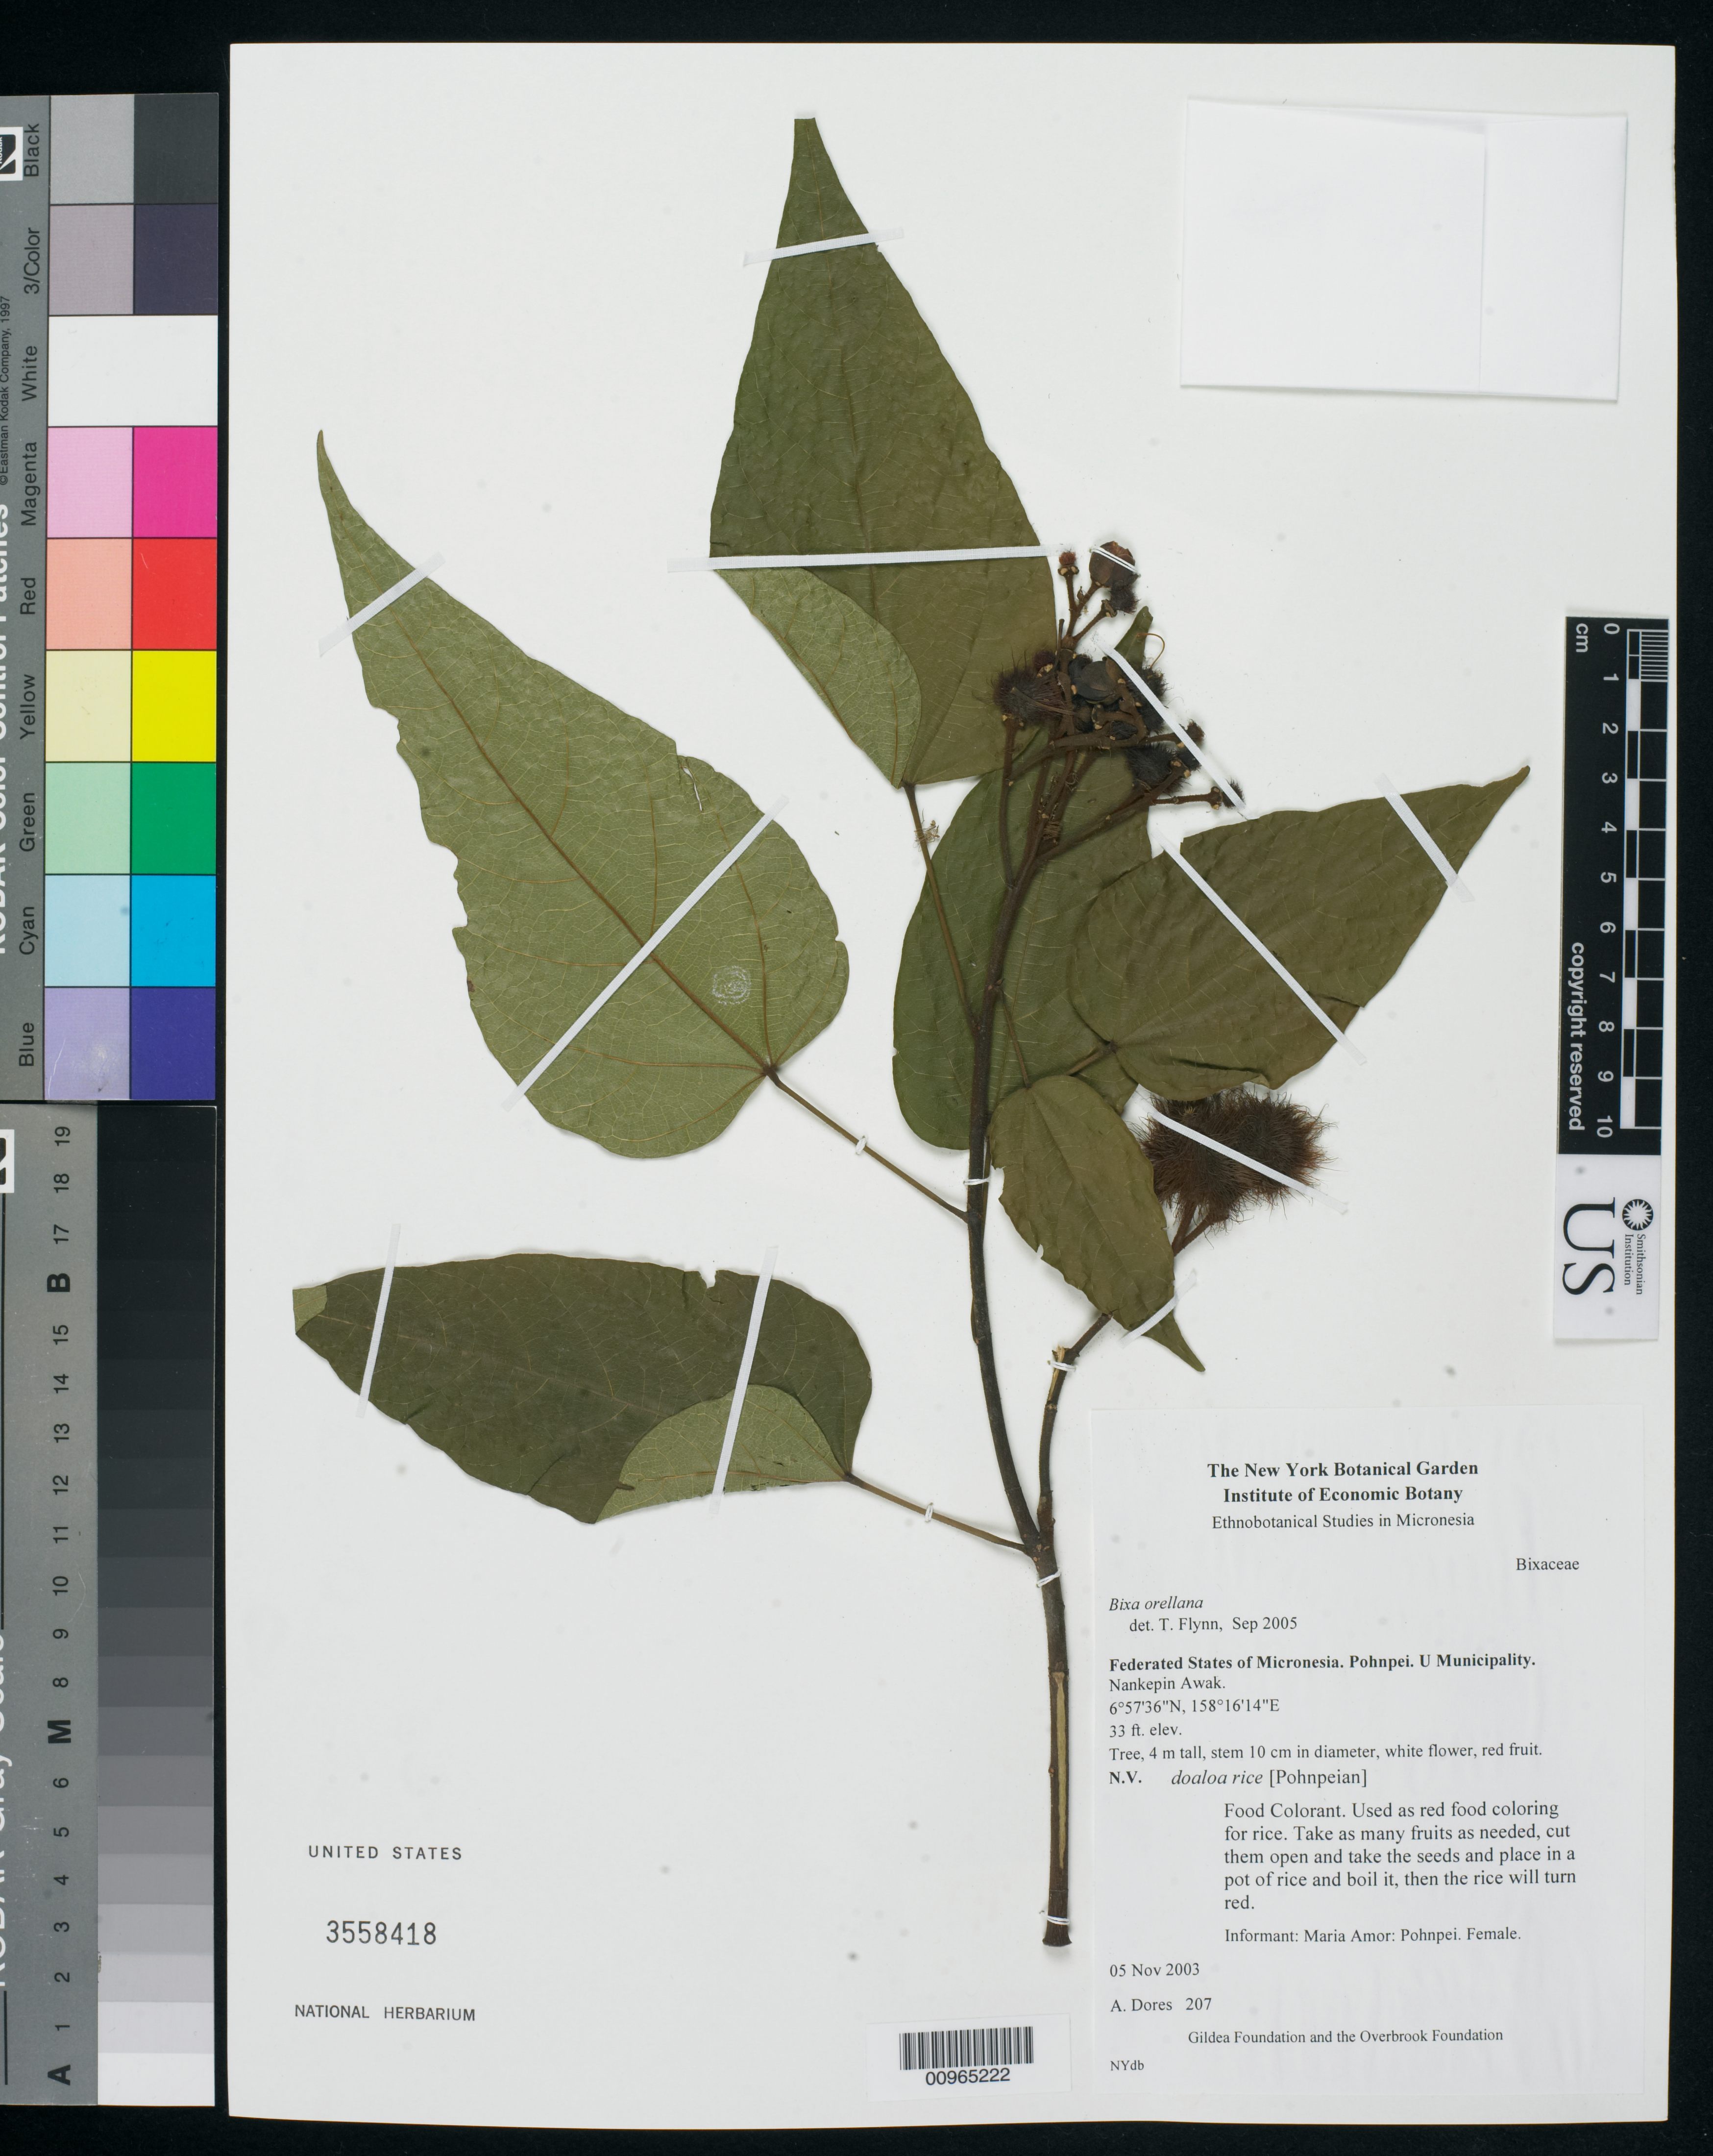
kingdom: Plantae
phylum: Tracheophyta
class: Magnoliopsida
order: Malvales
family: Bixaceae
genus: Bixa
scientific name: Bixa orellana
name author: L.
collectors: A. Dores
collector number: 207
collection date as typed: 05 Nov 2003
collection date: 2003-11-05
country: Micronesia, Federated States of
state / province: Pohnpei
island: Pohnpei [Ponape]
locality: Nankepin Awak, U Muncipality, Pohnpei, Micronesia.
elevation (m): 10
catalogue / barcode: US 3558418